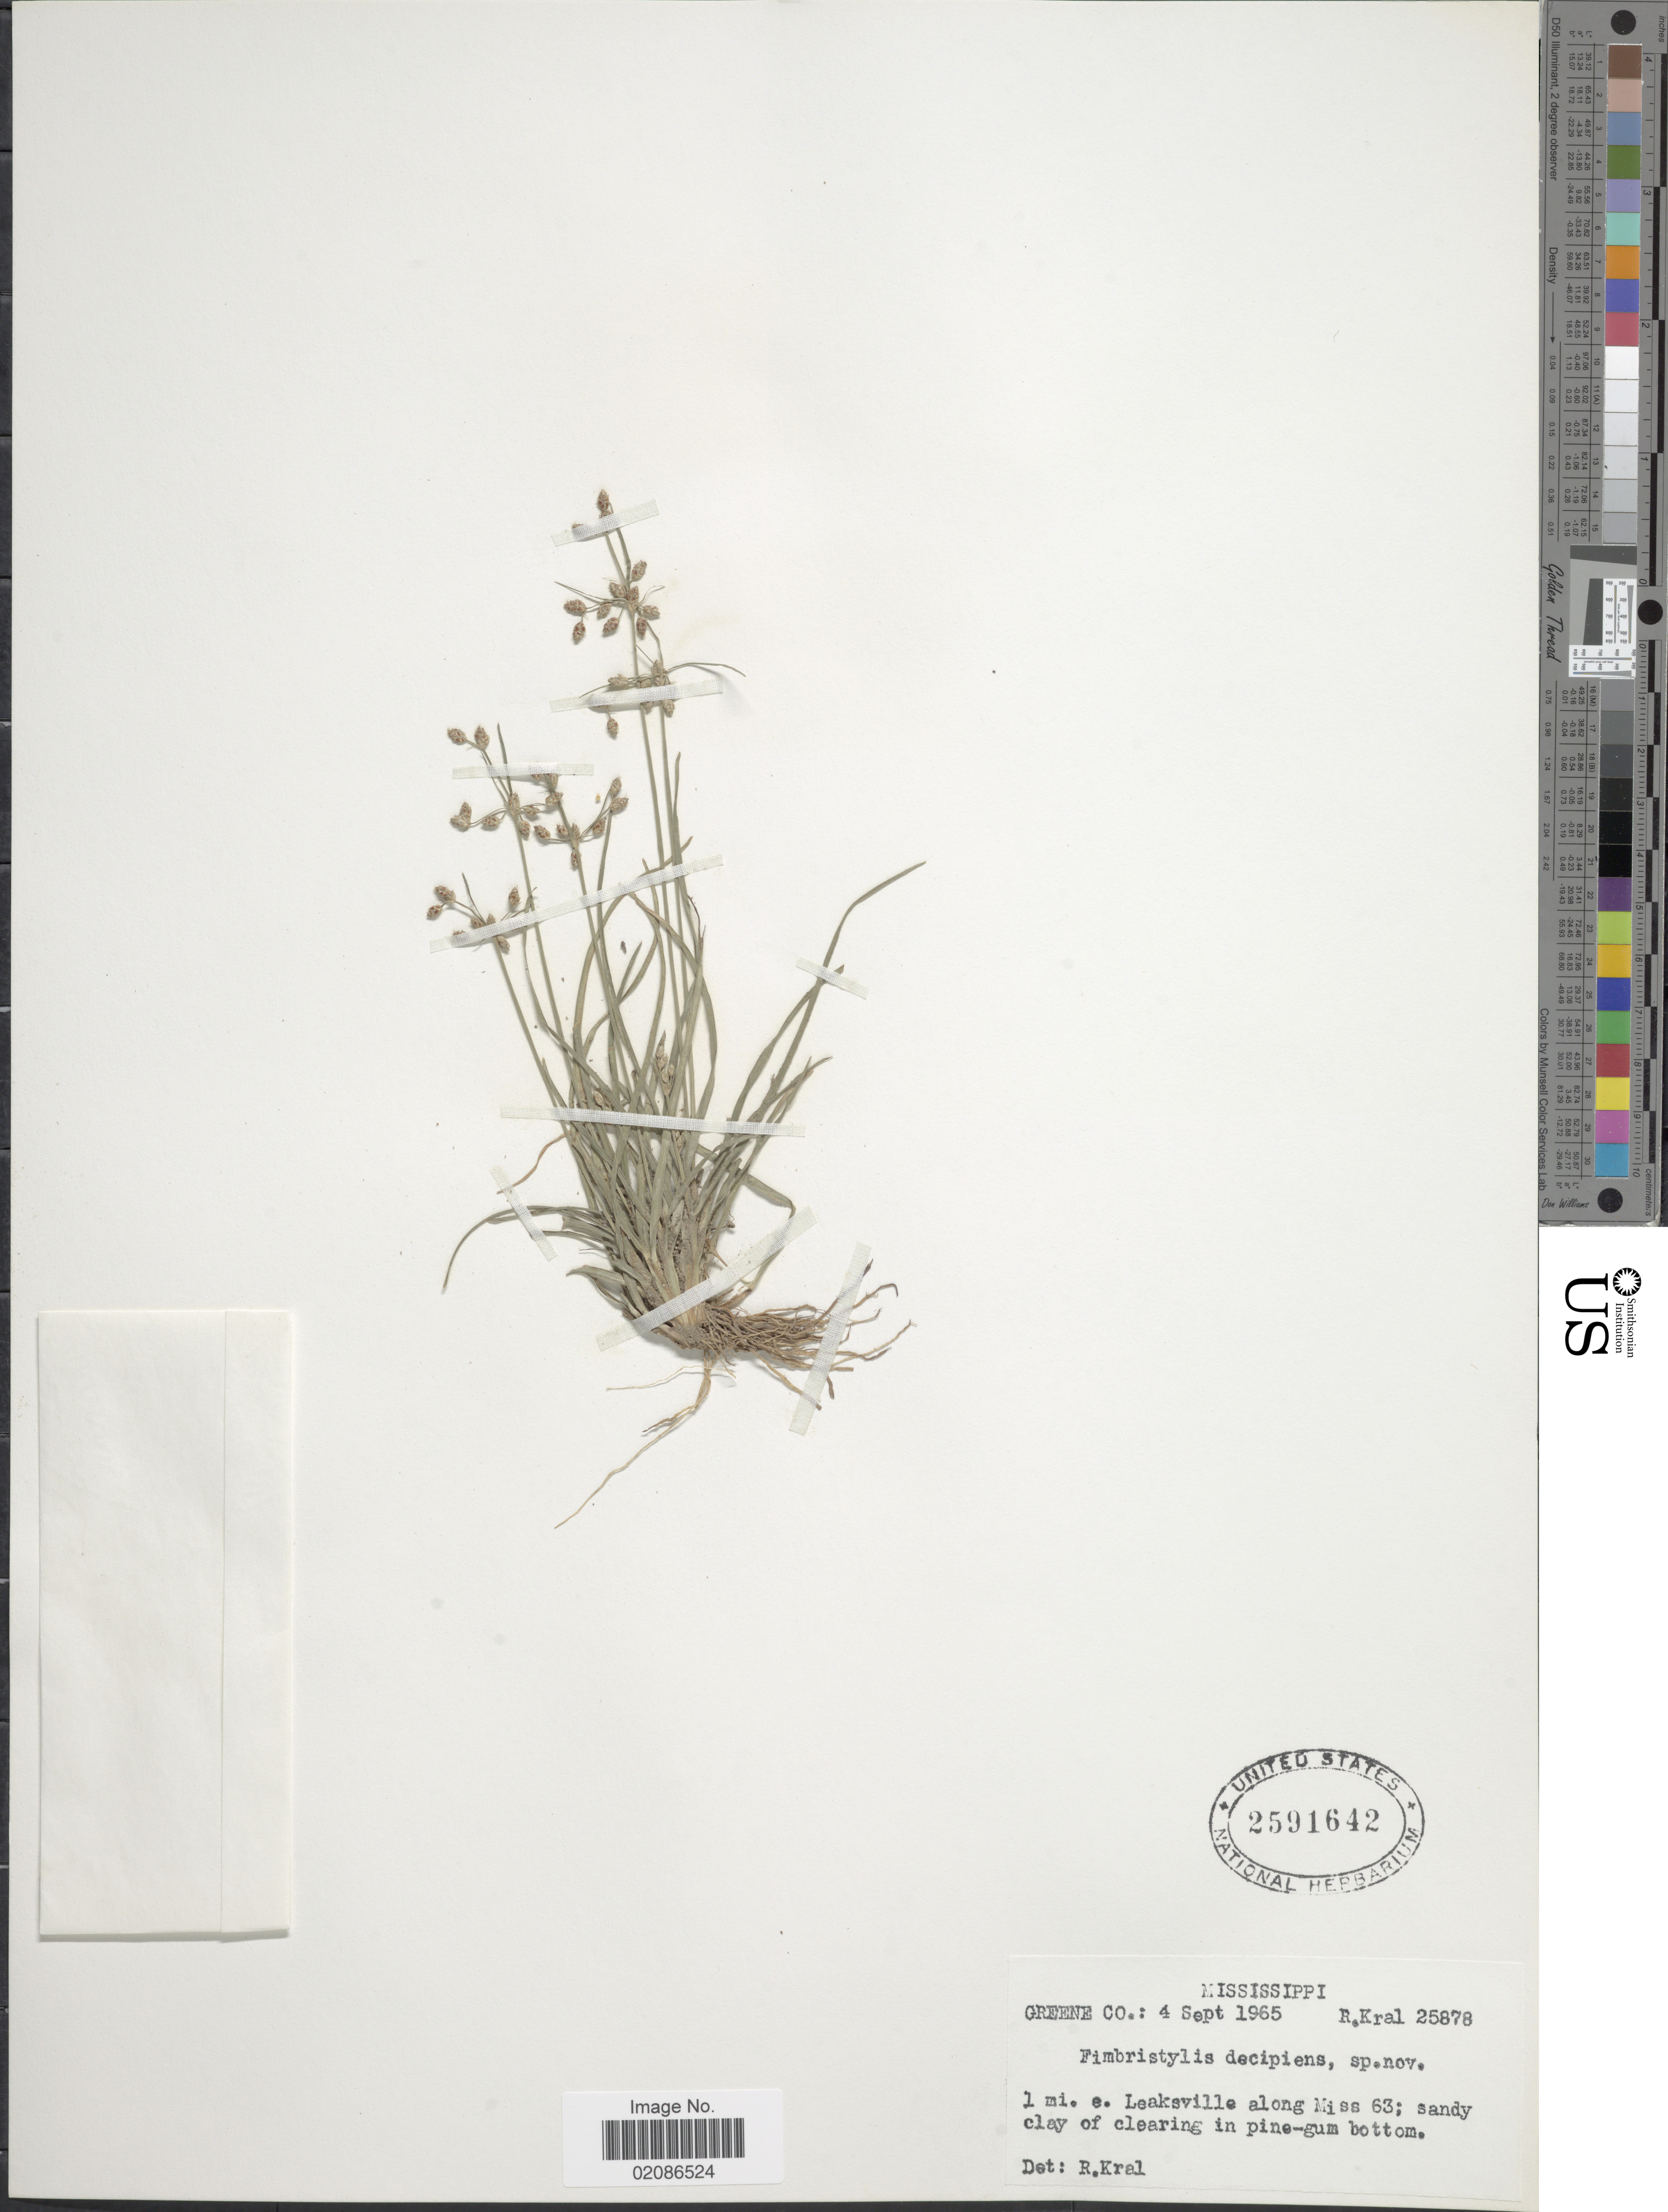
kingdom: Plantae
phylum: Tracheophyta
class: Liliopsida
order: Poales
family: Cyperaceae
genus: Fimbristylis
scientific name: Fimbristylis decipiens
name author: Kral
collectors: R. Kral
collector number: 25878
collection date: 1965-09-04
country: United States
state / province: Mississippi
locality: Greene Co, 1 mi e Leaksville along Miss 63; sandy caly of clearing in pinegum bottom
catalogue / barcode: US 2591643